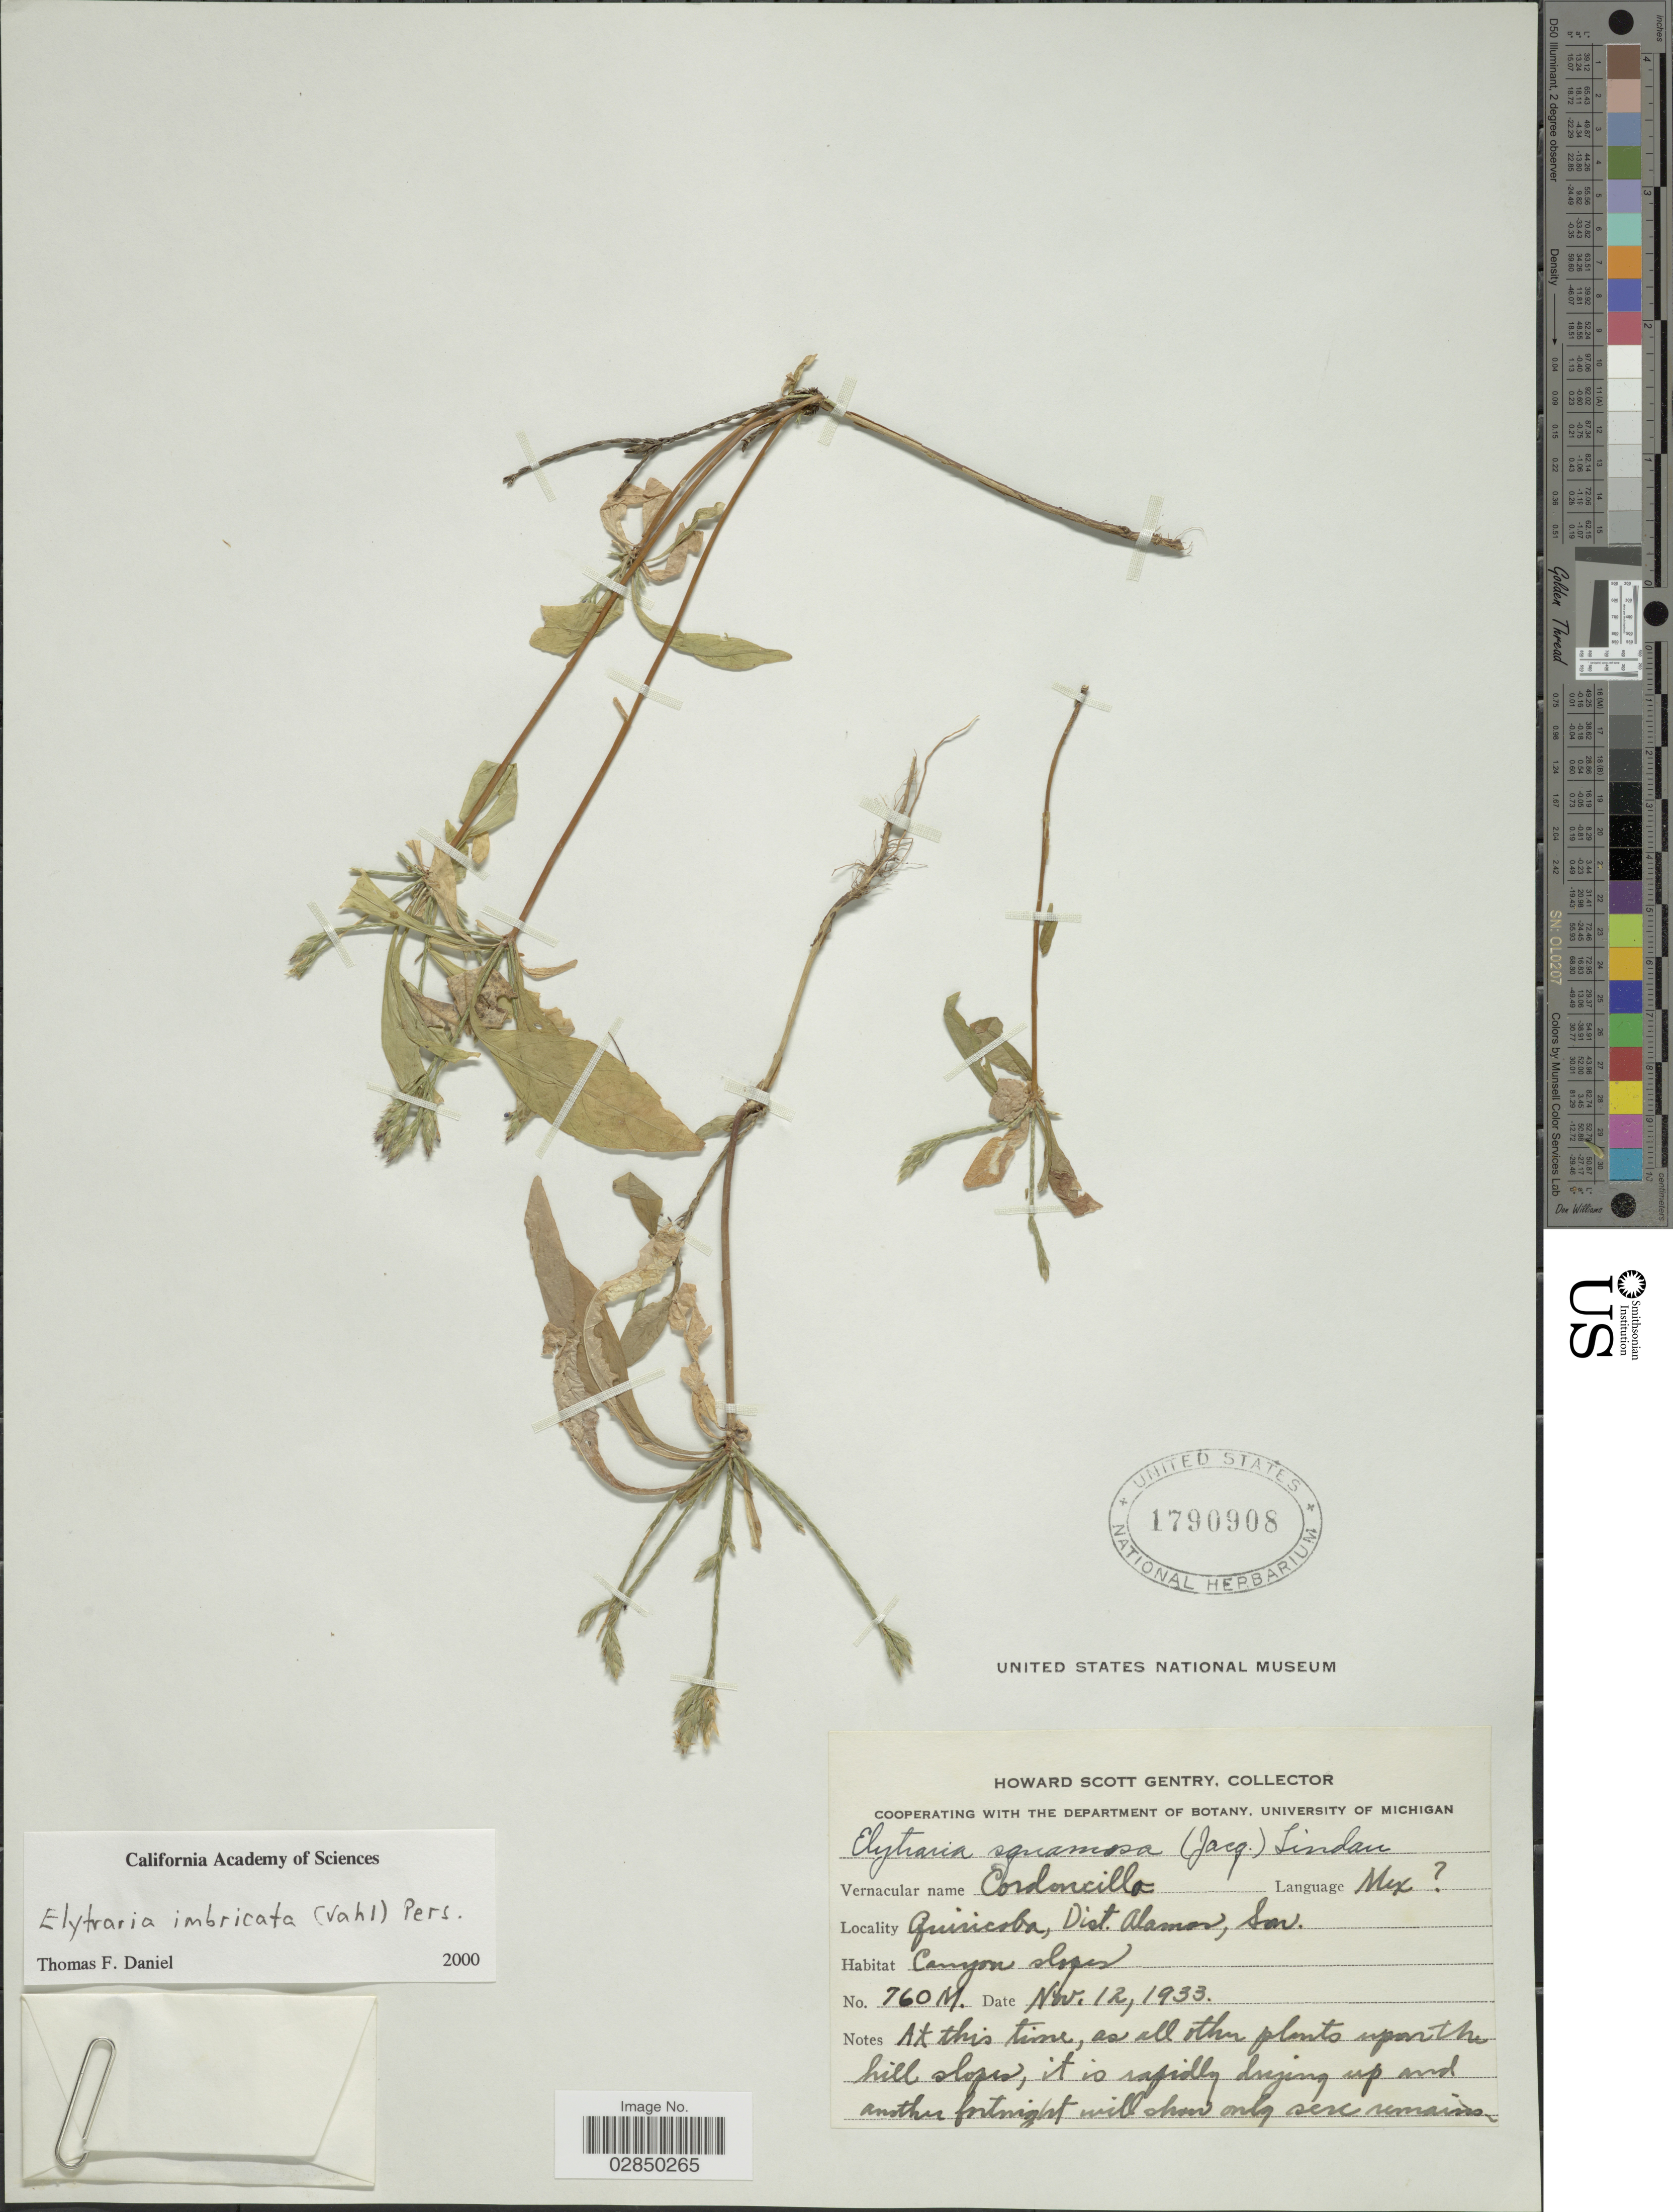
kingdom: Plantae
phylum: Tracheophyta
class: Magnoliopsida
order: Lamiales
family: Acanthaceae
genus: Elytraria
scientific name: Elytraria imbricata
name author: (Vahl) Pers.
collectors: H. S. Gentry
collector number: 760M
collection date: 1933-11-12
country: Mexico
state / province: Sonora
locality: Quiricoba, Dist. Alamos, Son.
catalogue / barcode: US 1790908